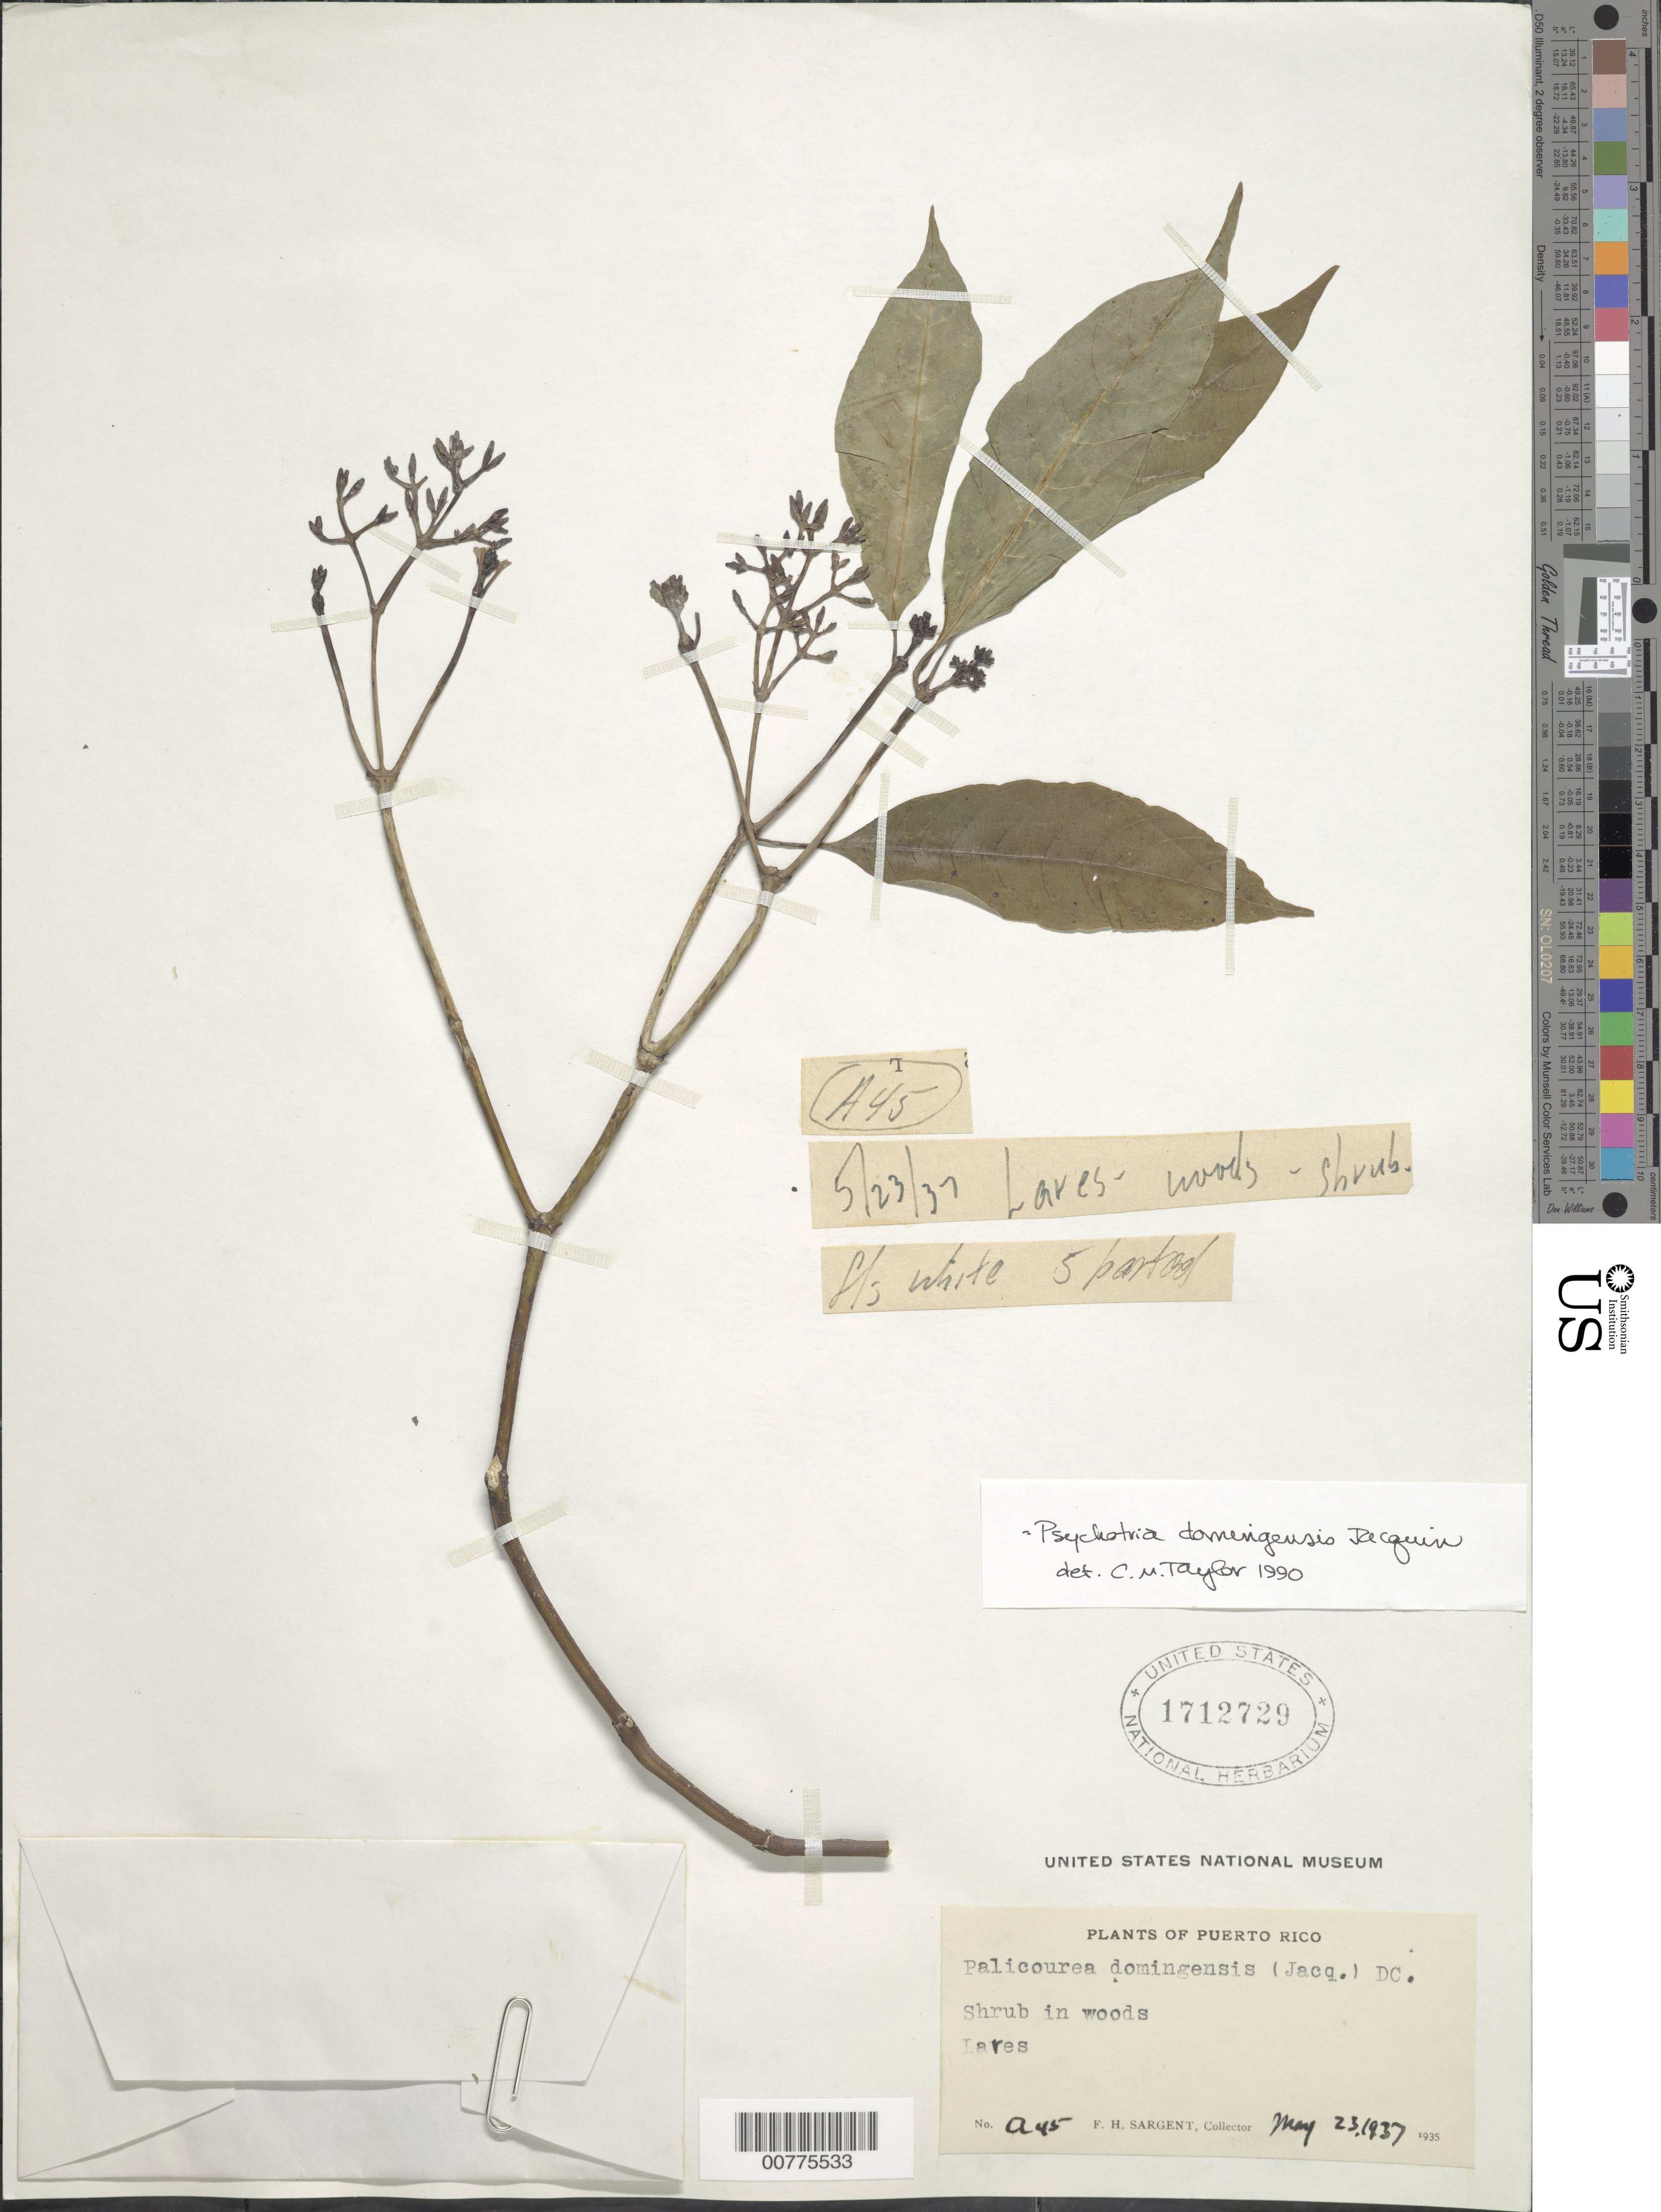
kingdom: Plantae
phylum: Tracheophyta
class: Magnoliopsida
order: Gentianales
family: Rubiaceae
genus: Psychotria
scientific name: Psychotria domingensis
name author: Jacq.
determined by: Taylor, Charlotte M.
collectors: F. H. Sargent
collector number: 45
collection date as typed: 23 May 1937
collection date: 1937-05-23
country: Puerto Rico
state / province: Lares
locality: Lares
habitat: Woods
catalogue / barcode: US 1712729